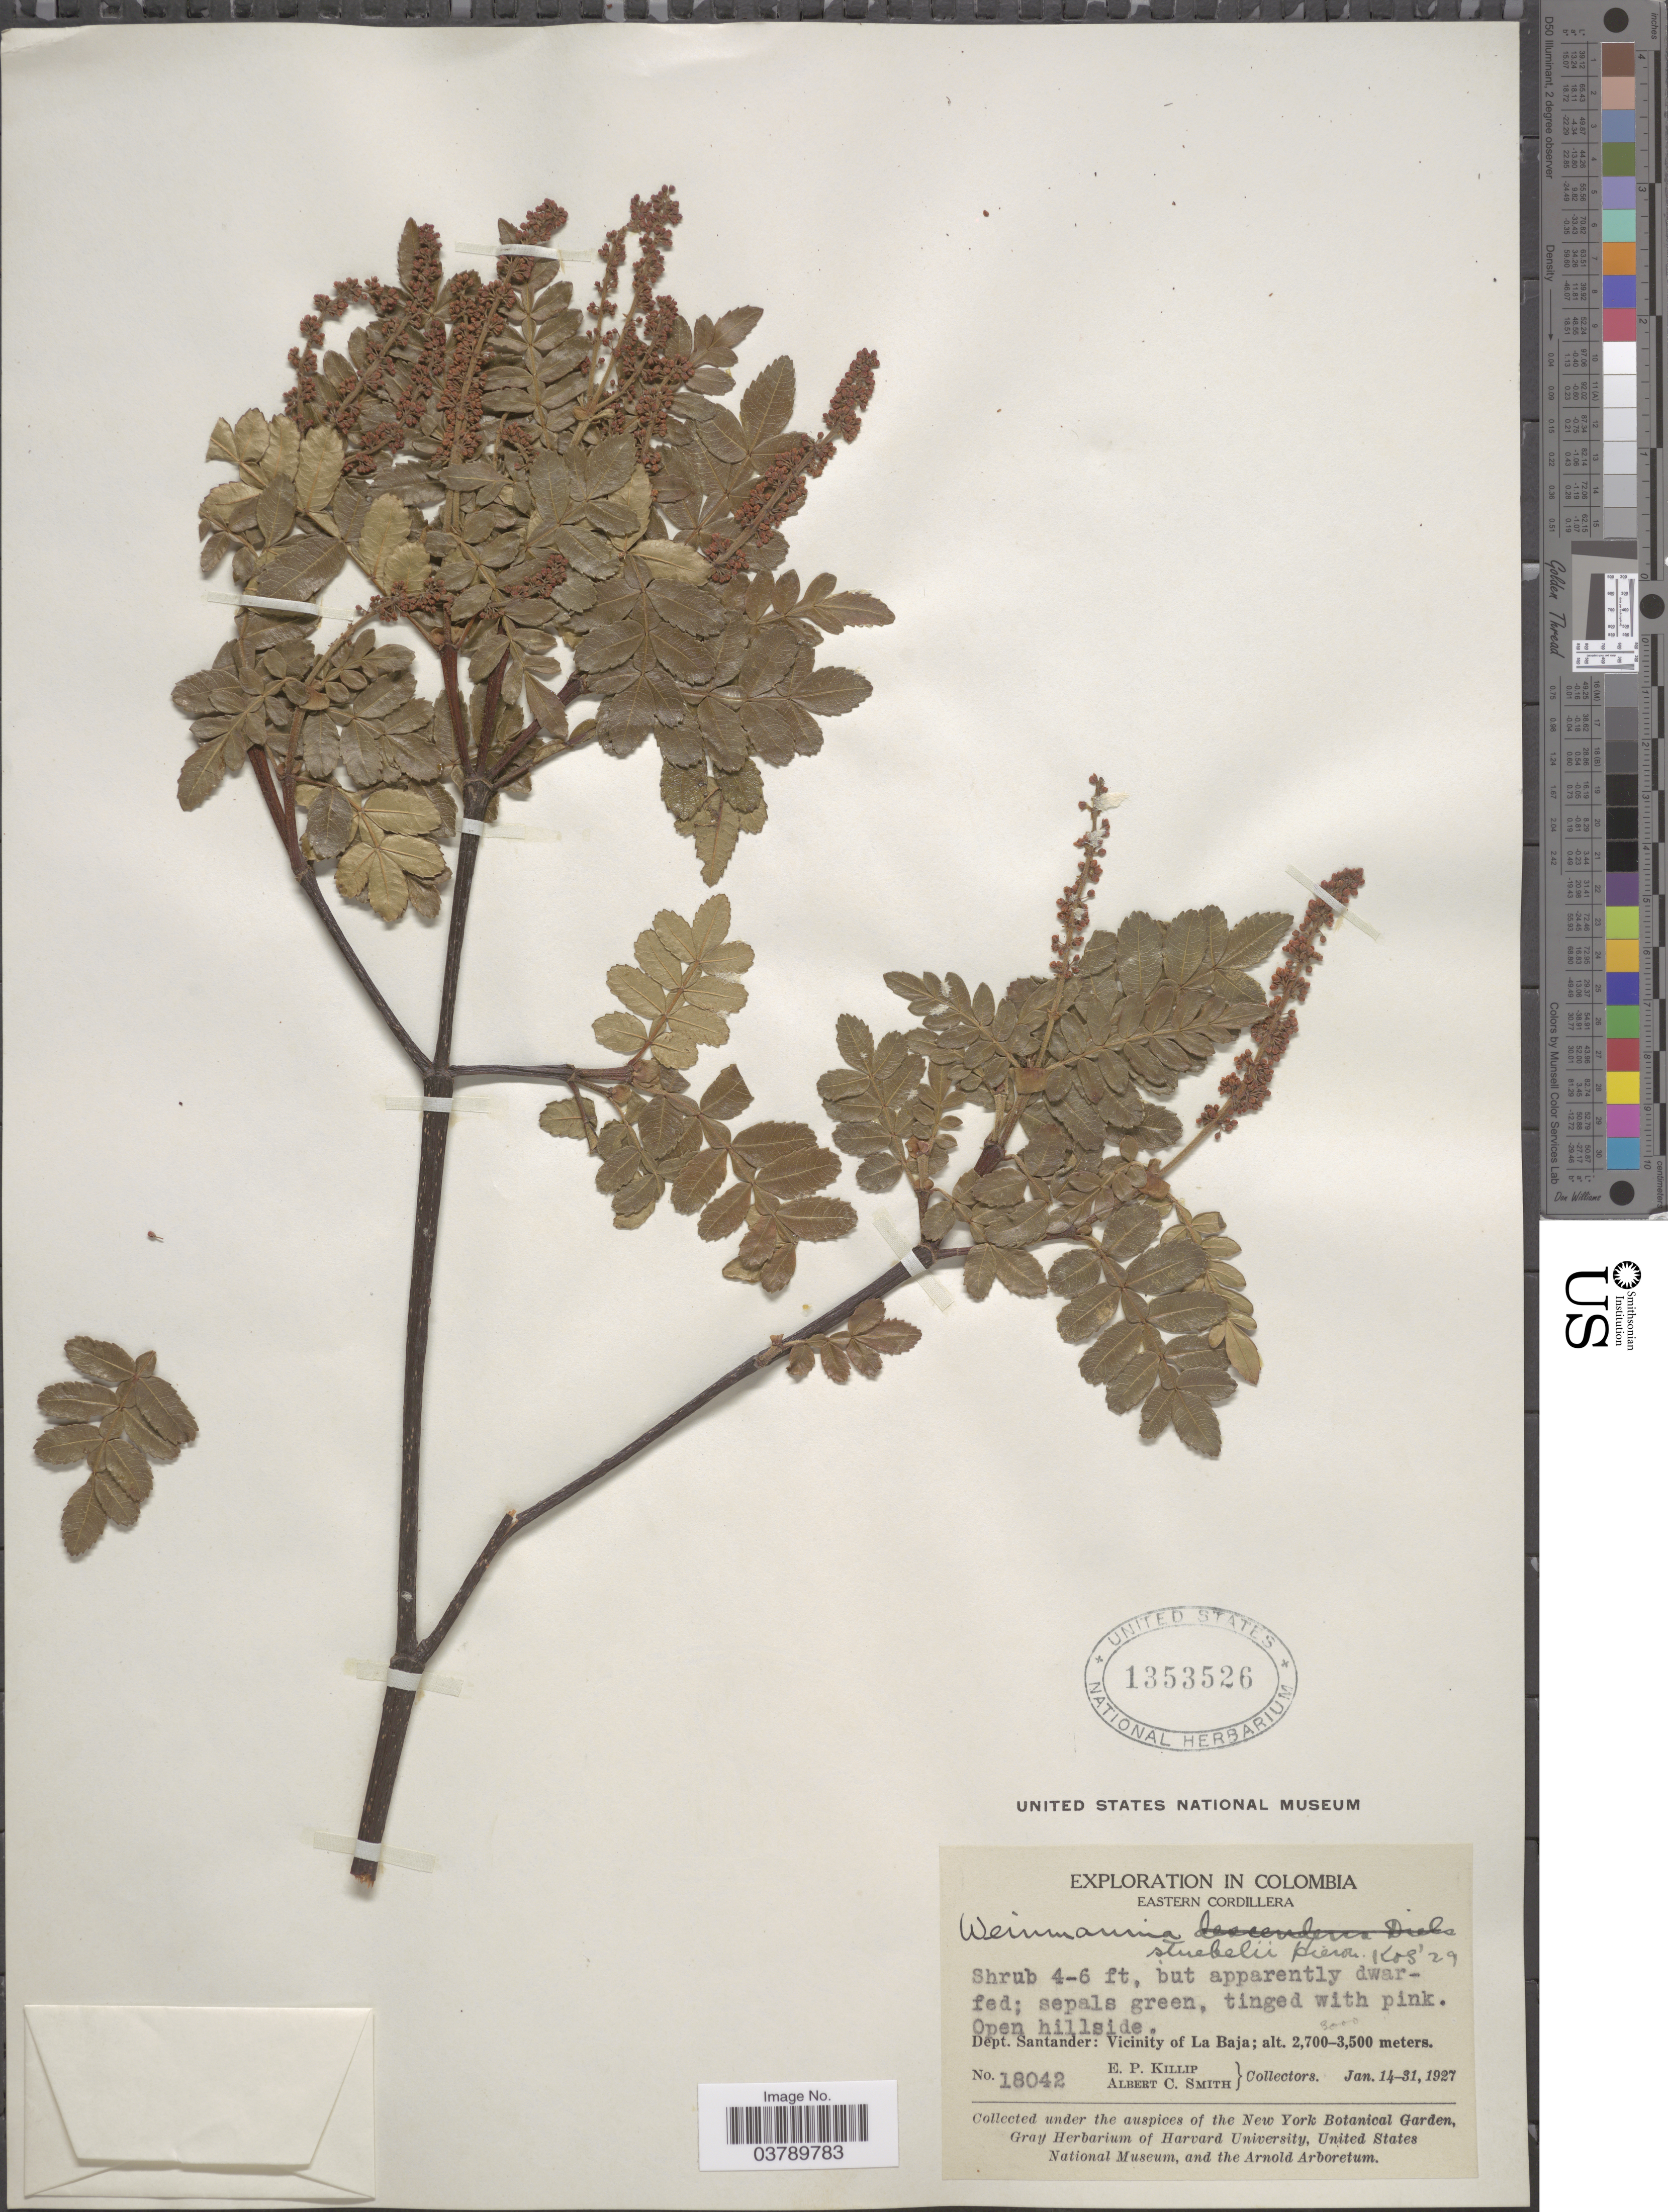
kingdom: Plantae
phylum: Tracheophyta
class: Magnoliopsida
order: Oxalidales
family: Cunoniaceae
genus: Weinmannia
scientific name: Weinmannia stuebelii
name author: Hieron.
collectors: E. P. Killip & A. C. Smith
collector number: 18042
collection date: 1927-01-14/1927-01-31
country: Colombia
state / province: Santander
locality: Eastern Cordillera. Dept. Santander: Vicinity of La Baja.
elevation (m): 3000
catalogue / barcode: US 1353526